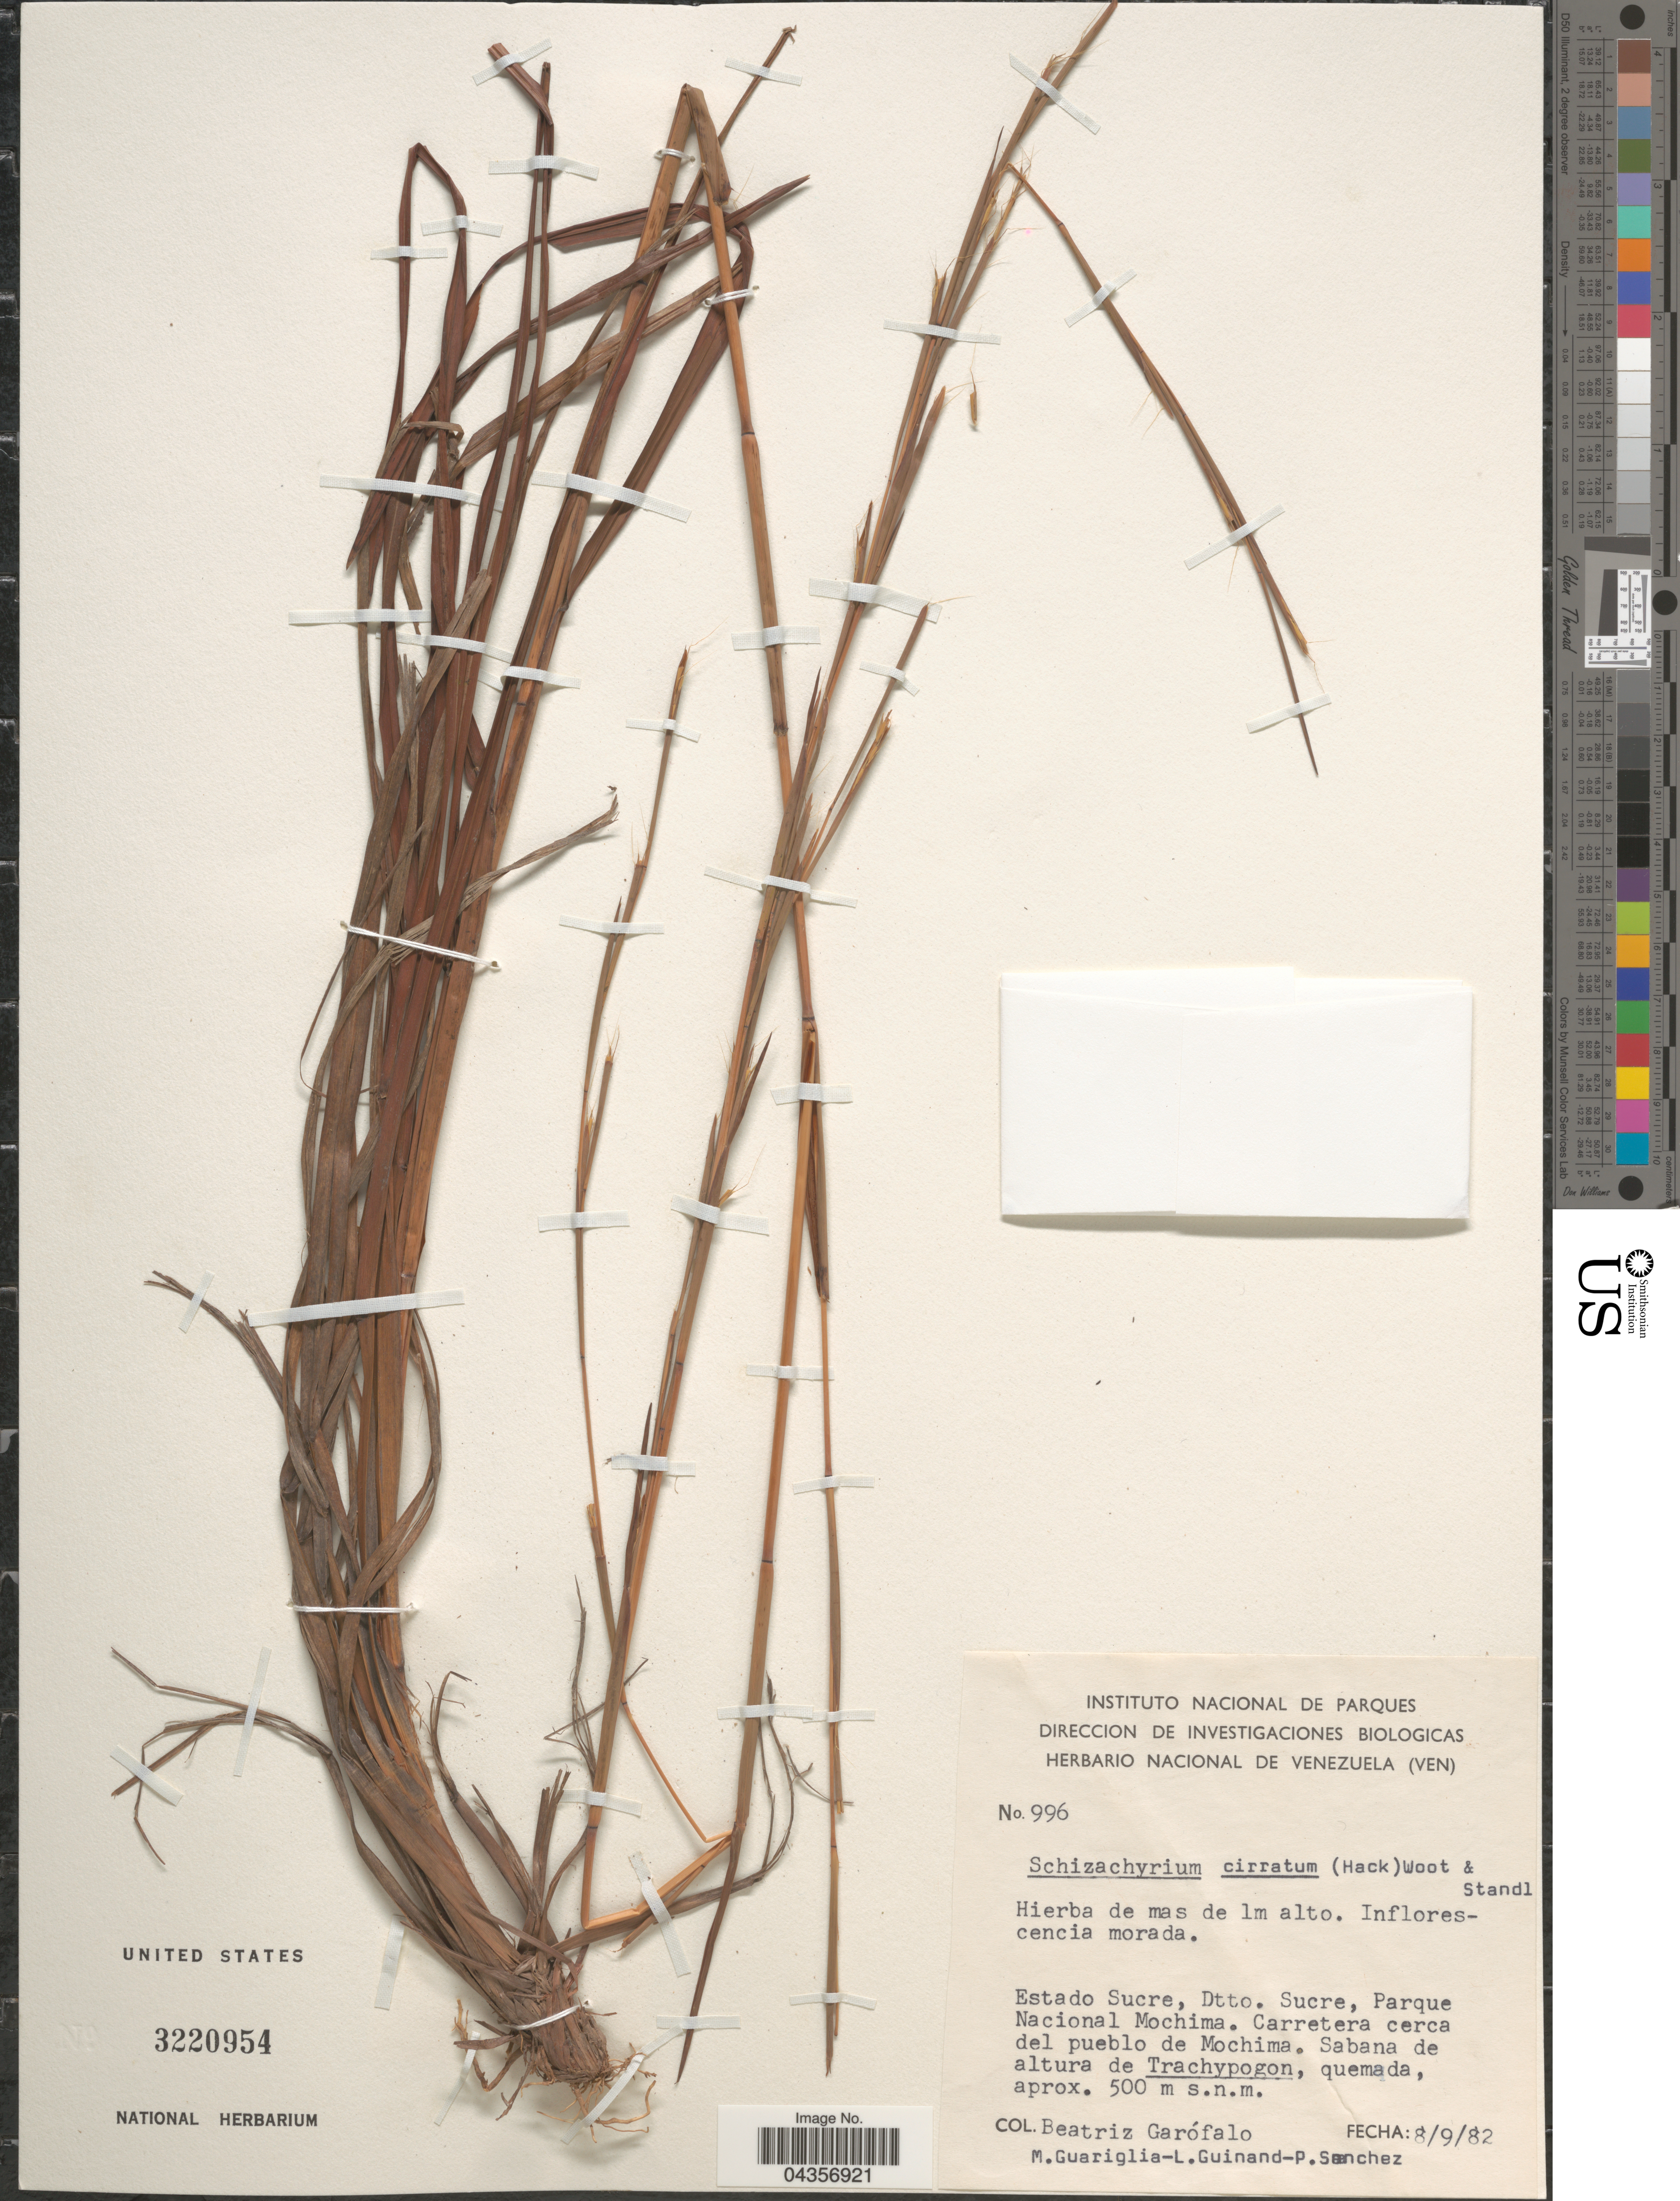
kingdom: Plantae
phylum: Tracheophyta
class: Liliopsida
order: Poales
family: Poaceae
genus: Schizachyrium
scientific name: Schizachyrium sanguineum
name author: (Retz.) Alston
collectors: B. Garofalo, M. Guariglia, L. Guinand & P. Sanchez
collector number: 996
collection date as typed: Transcribed d/m/y: 8/9/82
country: Colombia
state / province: Sucre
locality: Dtto. Sucre, Parque Nacional Mochima. Carretera cerca del pueblo de Mochima.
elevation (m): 500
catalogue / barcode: US 3220954